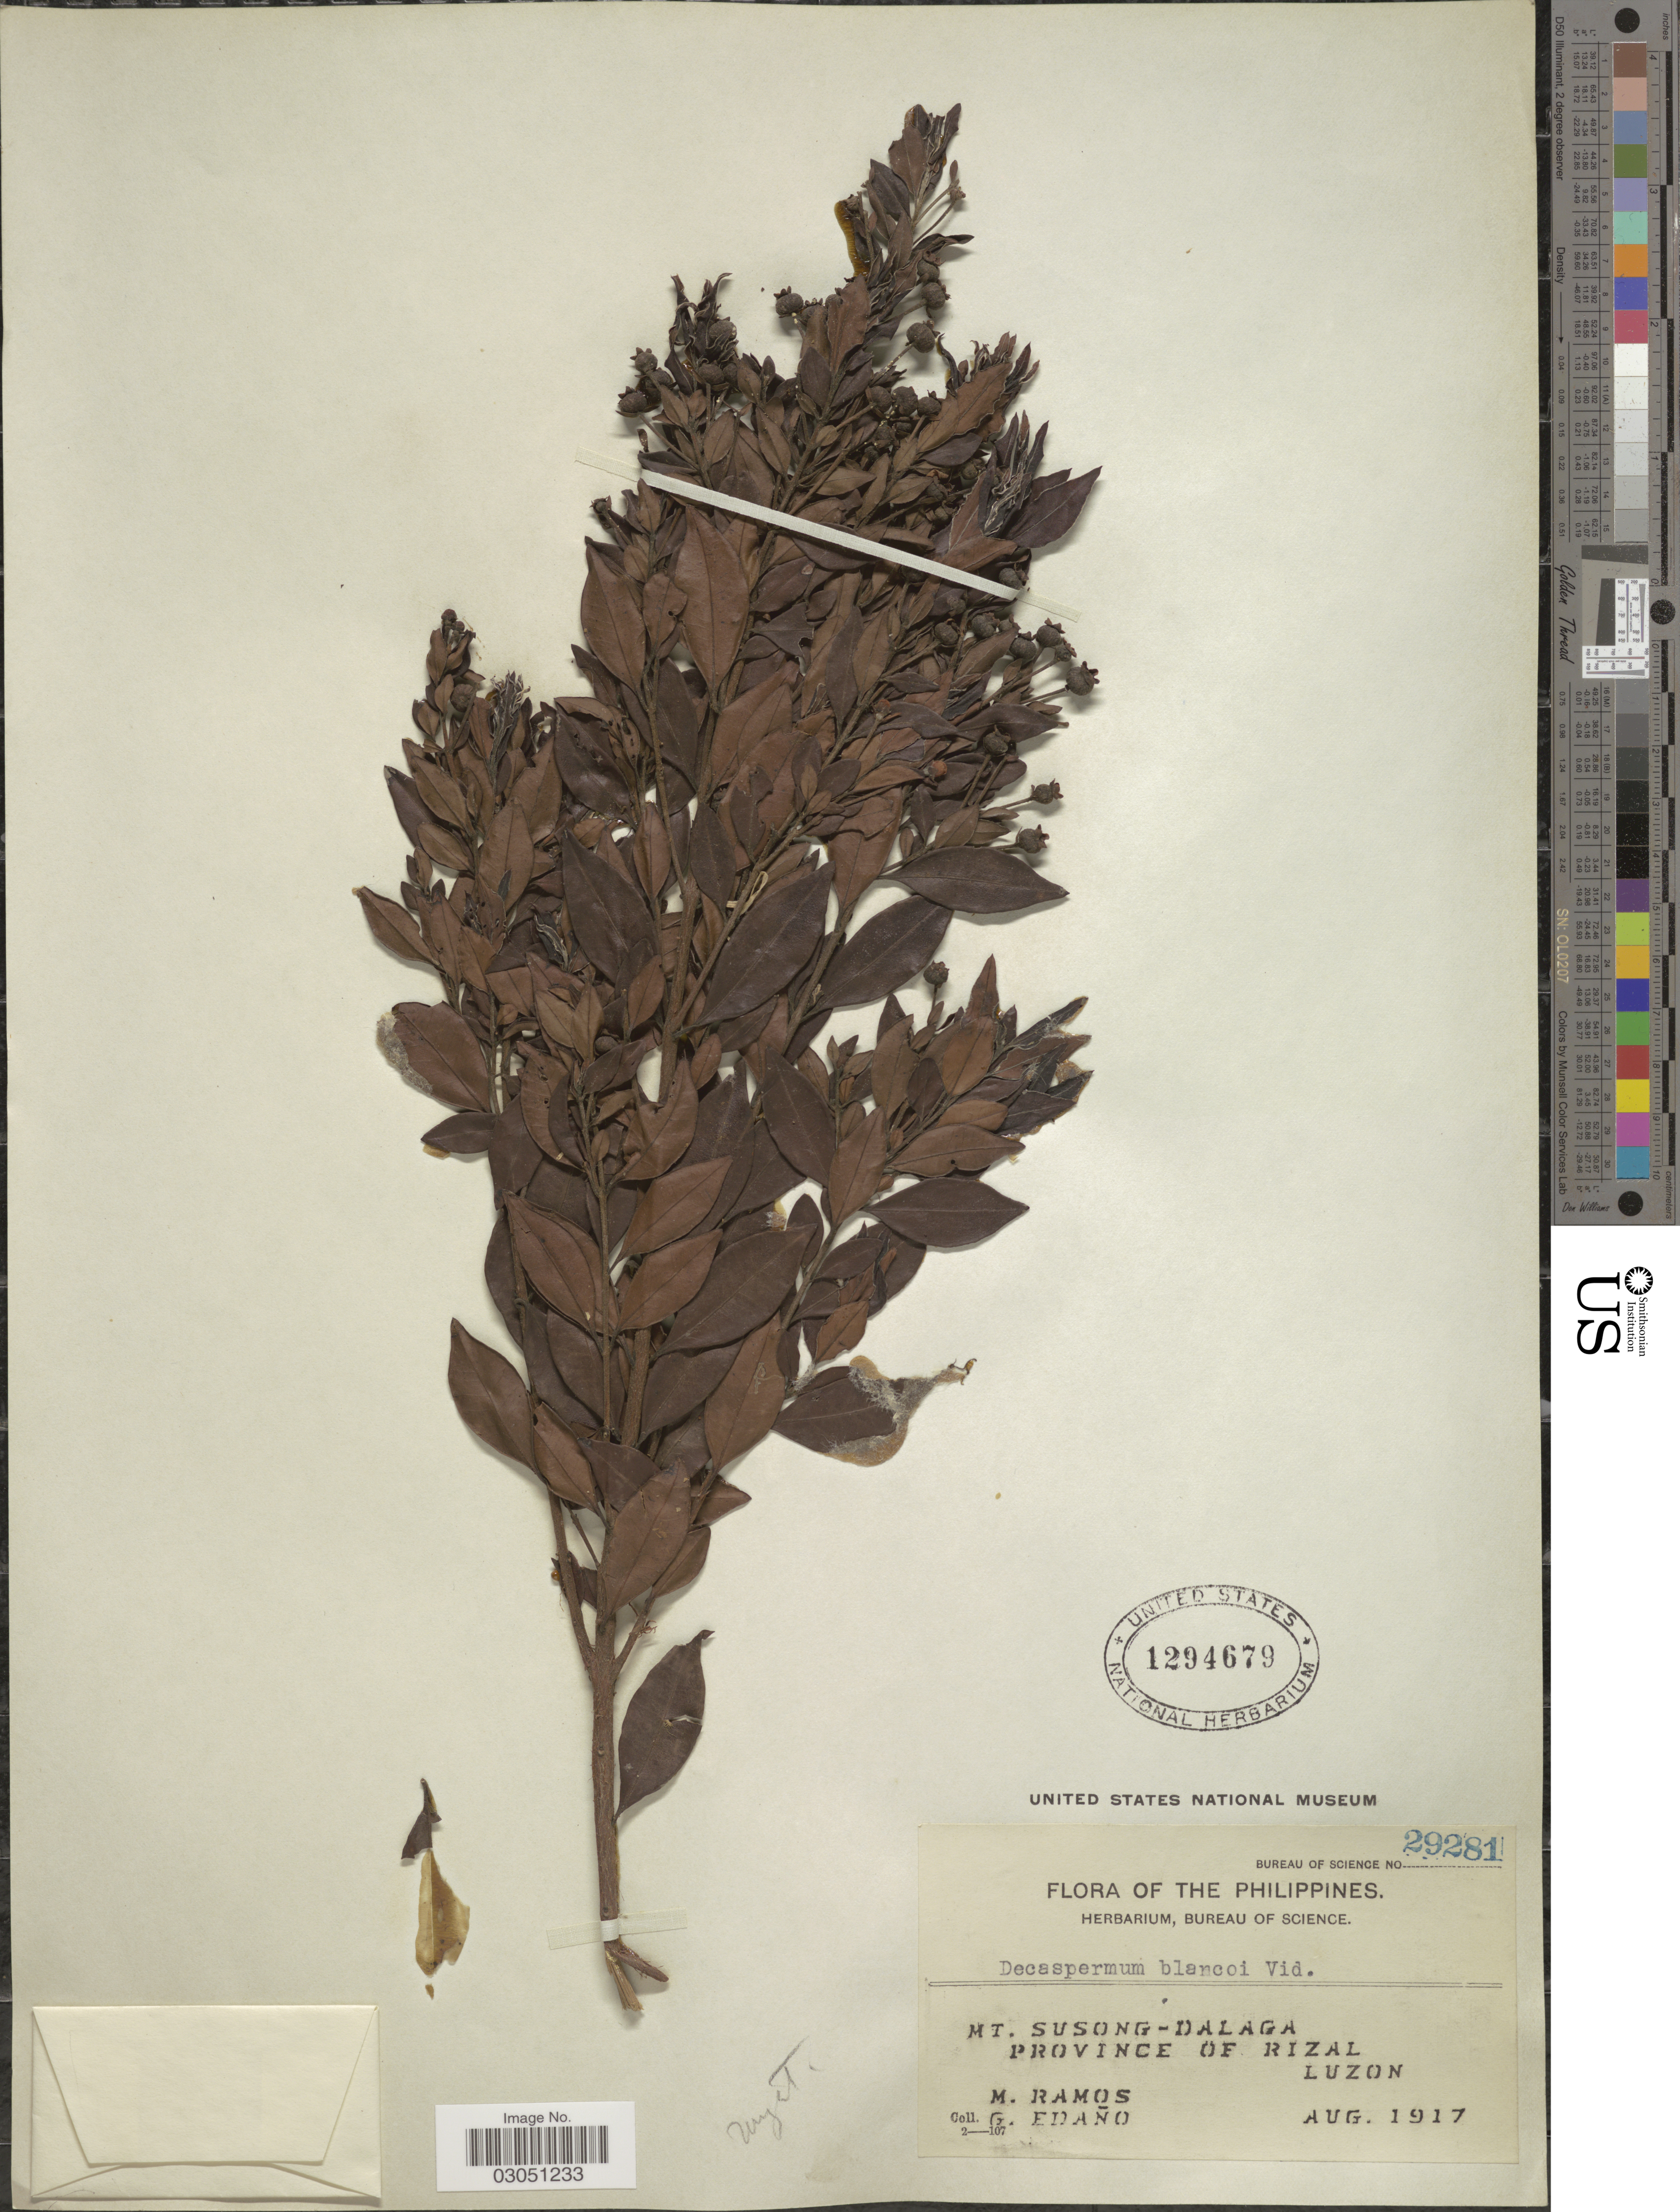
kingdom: Plantae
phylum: Tracheophyta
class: Magnoliopsida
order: Myrtales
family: Myrtaceae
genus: Decaspermum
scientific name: Decaspermum blancoi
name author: Vidal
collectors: M. Ramos & G. Edaño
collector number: Bureau of science 29281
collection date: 1917-08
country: Philippines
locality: Mt. Susong-Dalaga, Province of Rizal, Luzon.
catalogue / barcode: US 1294679